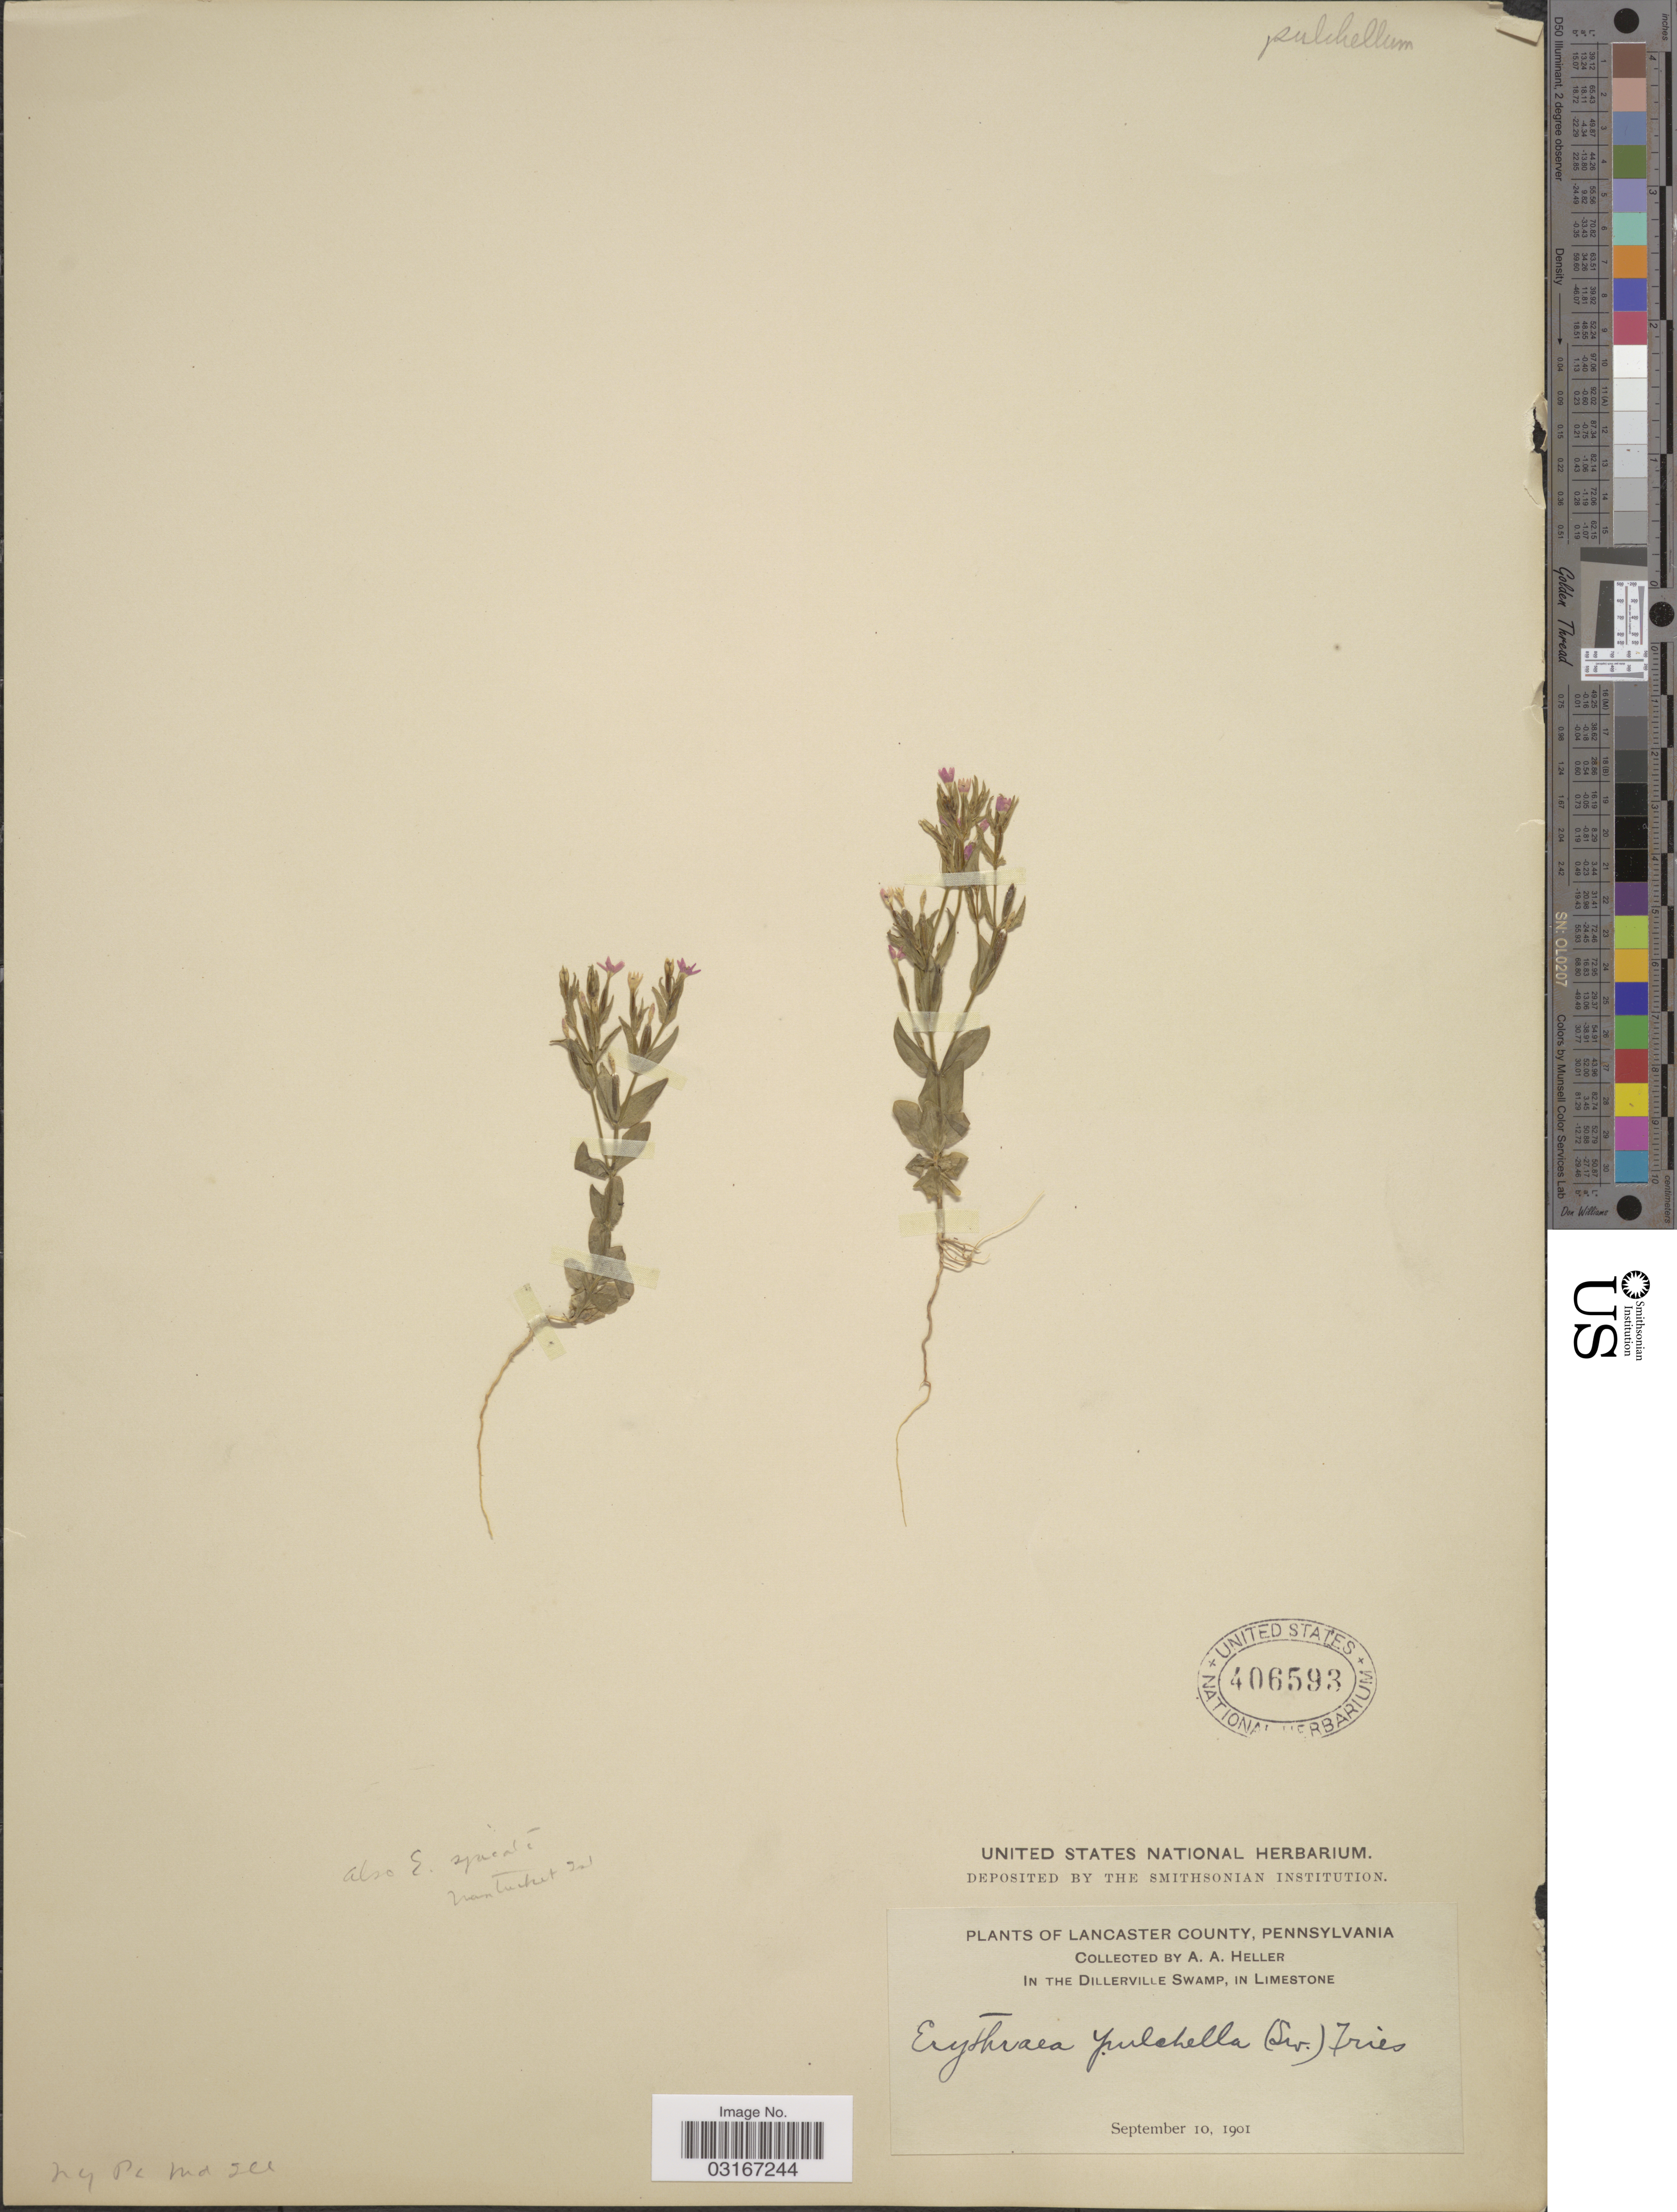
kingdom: Plantae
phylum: Tracheophyta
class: Magnoliopsida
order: Gentianales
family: Gentianaceae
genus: Centaurium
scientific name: Centaurium pulchellum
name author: (Sw.) Druce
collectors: A. A. Heller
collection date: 1901-09-10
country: United States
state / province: Pennsylvania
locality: Lancaster County. In the Dillerville Swamp, in Limestone.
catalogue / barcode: US 406593